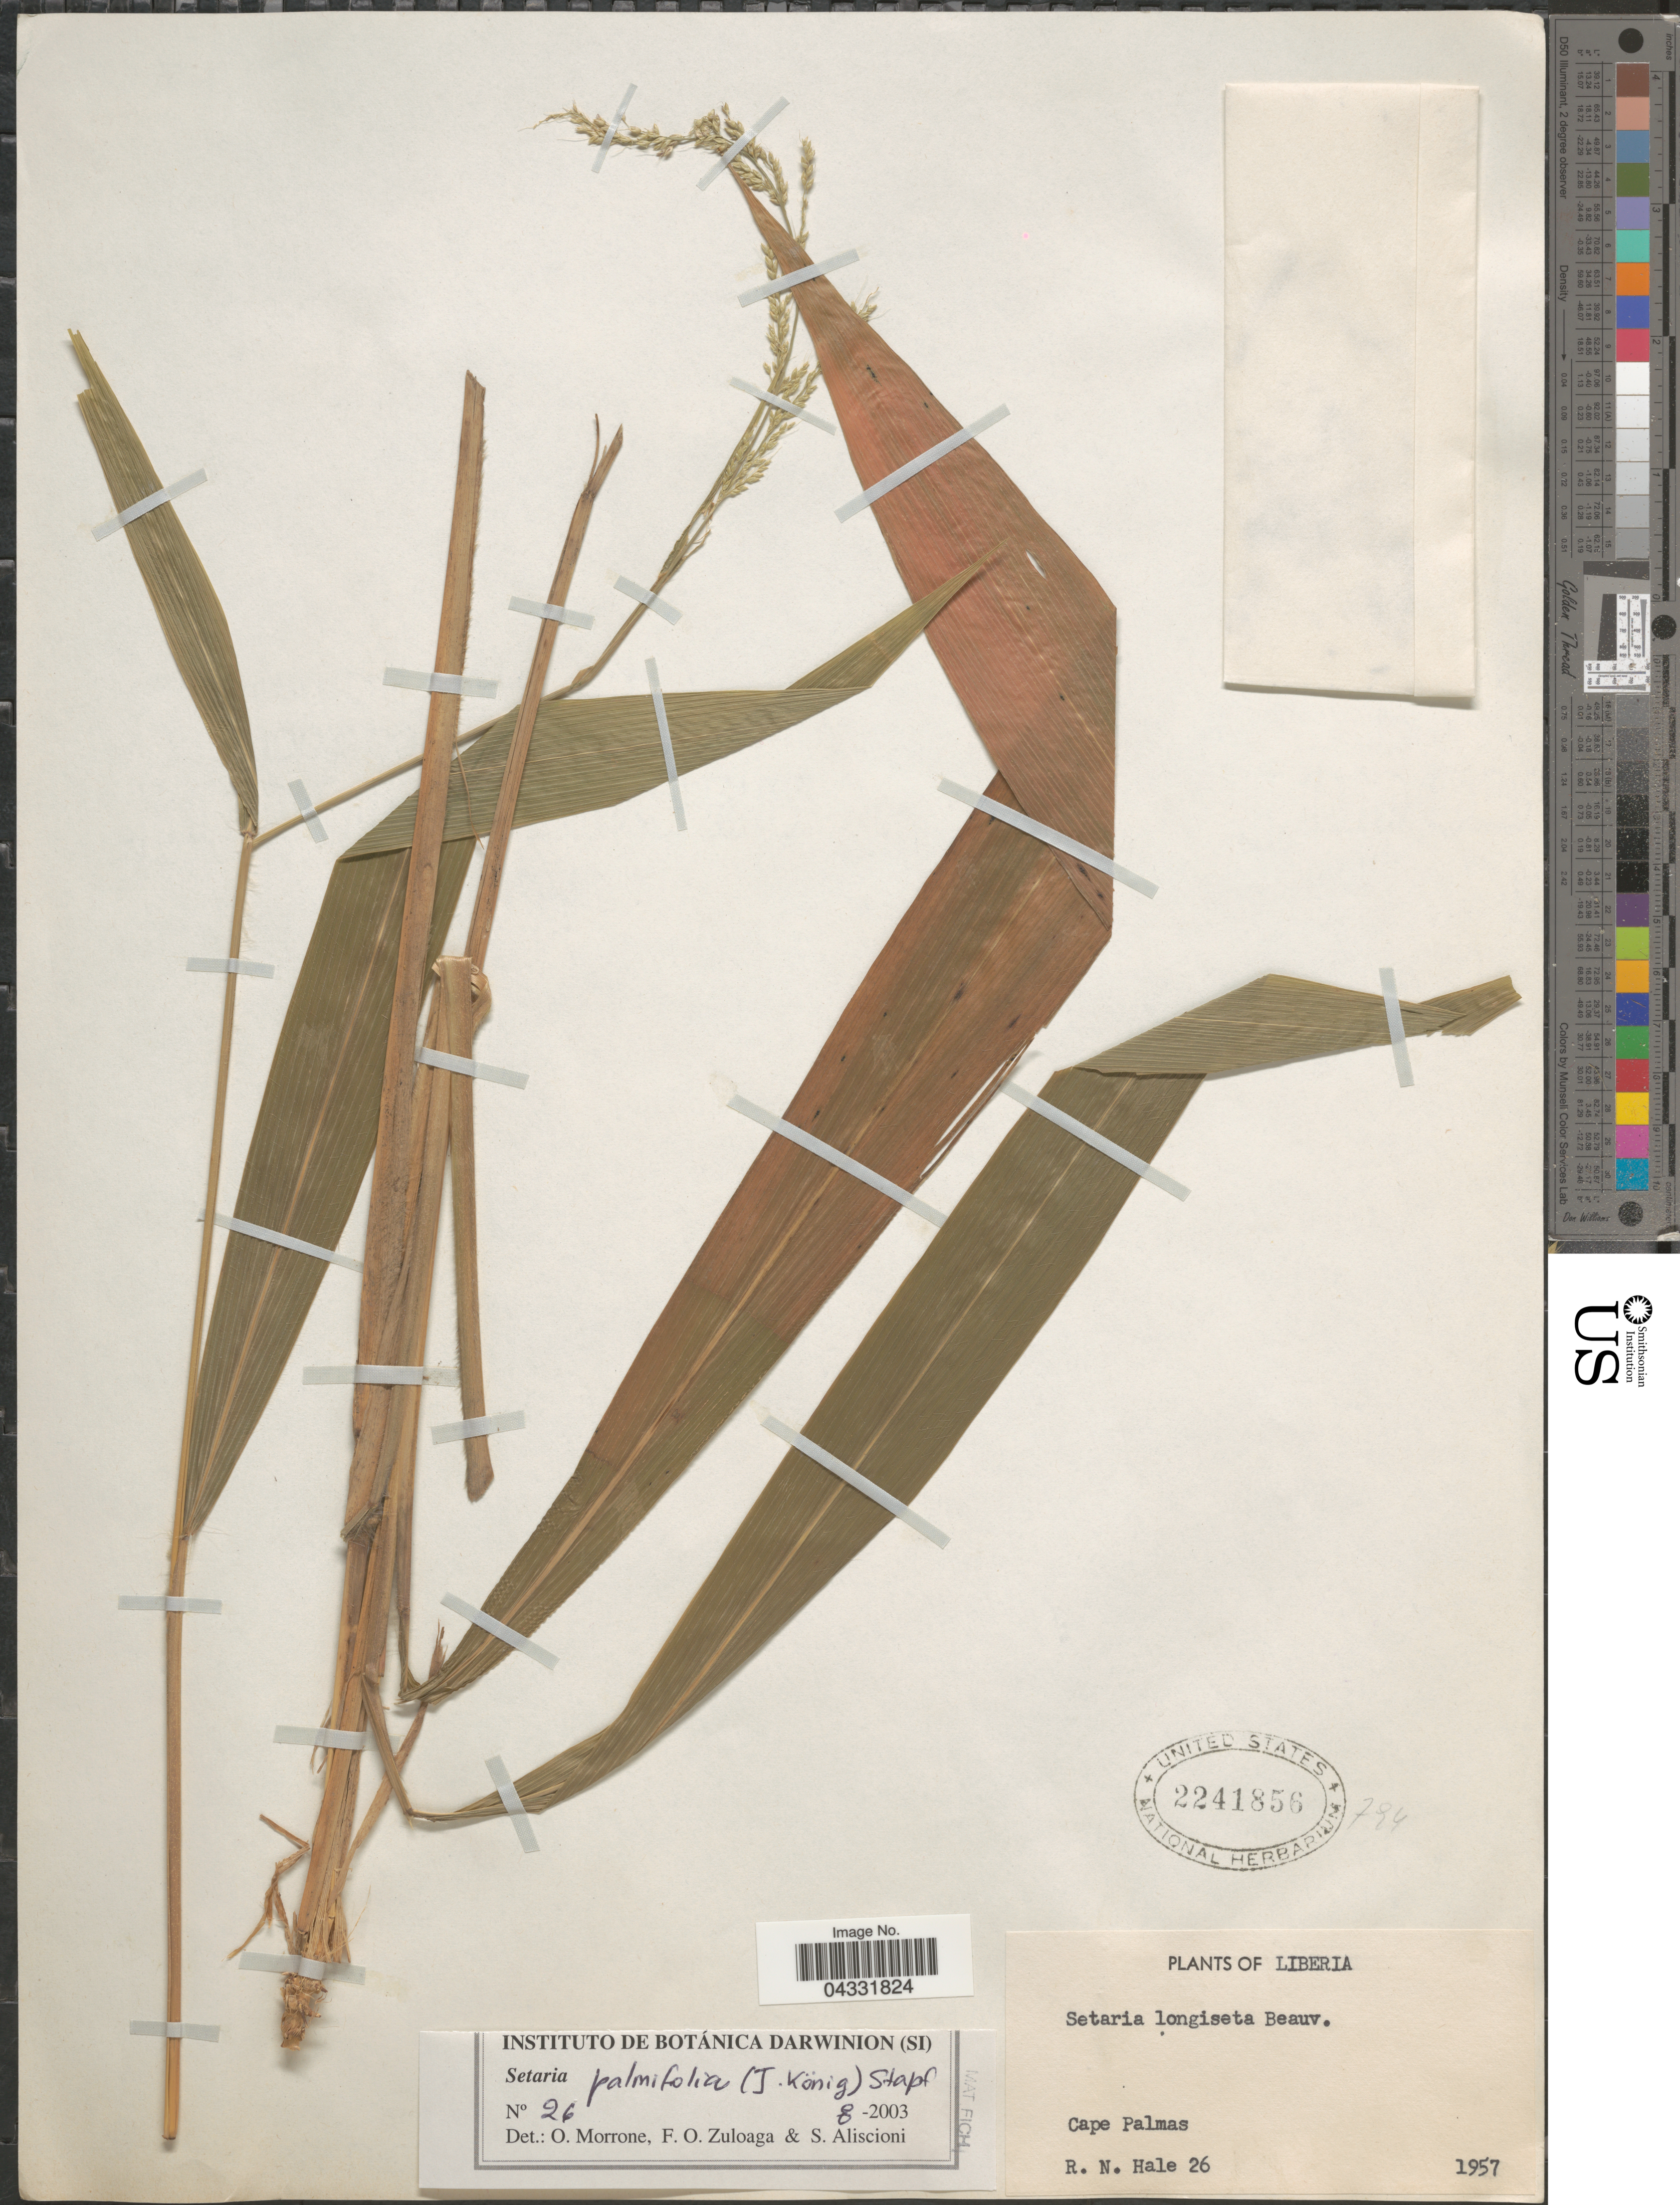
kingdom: Plantae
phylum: Tracheophyta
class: Liliopsida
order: Poales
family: Poaceae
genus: Setaria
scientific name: Setaria palmifolia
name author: (J. Koenig) Stapf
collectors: R. N. Hale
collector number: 26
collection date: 1957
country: Liberia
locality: Cape Palmas.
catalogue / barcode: US 2241856